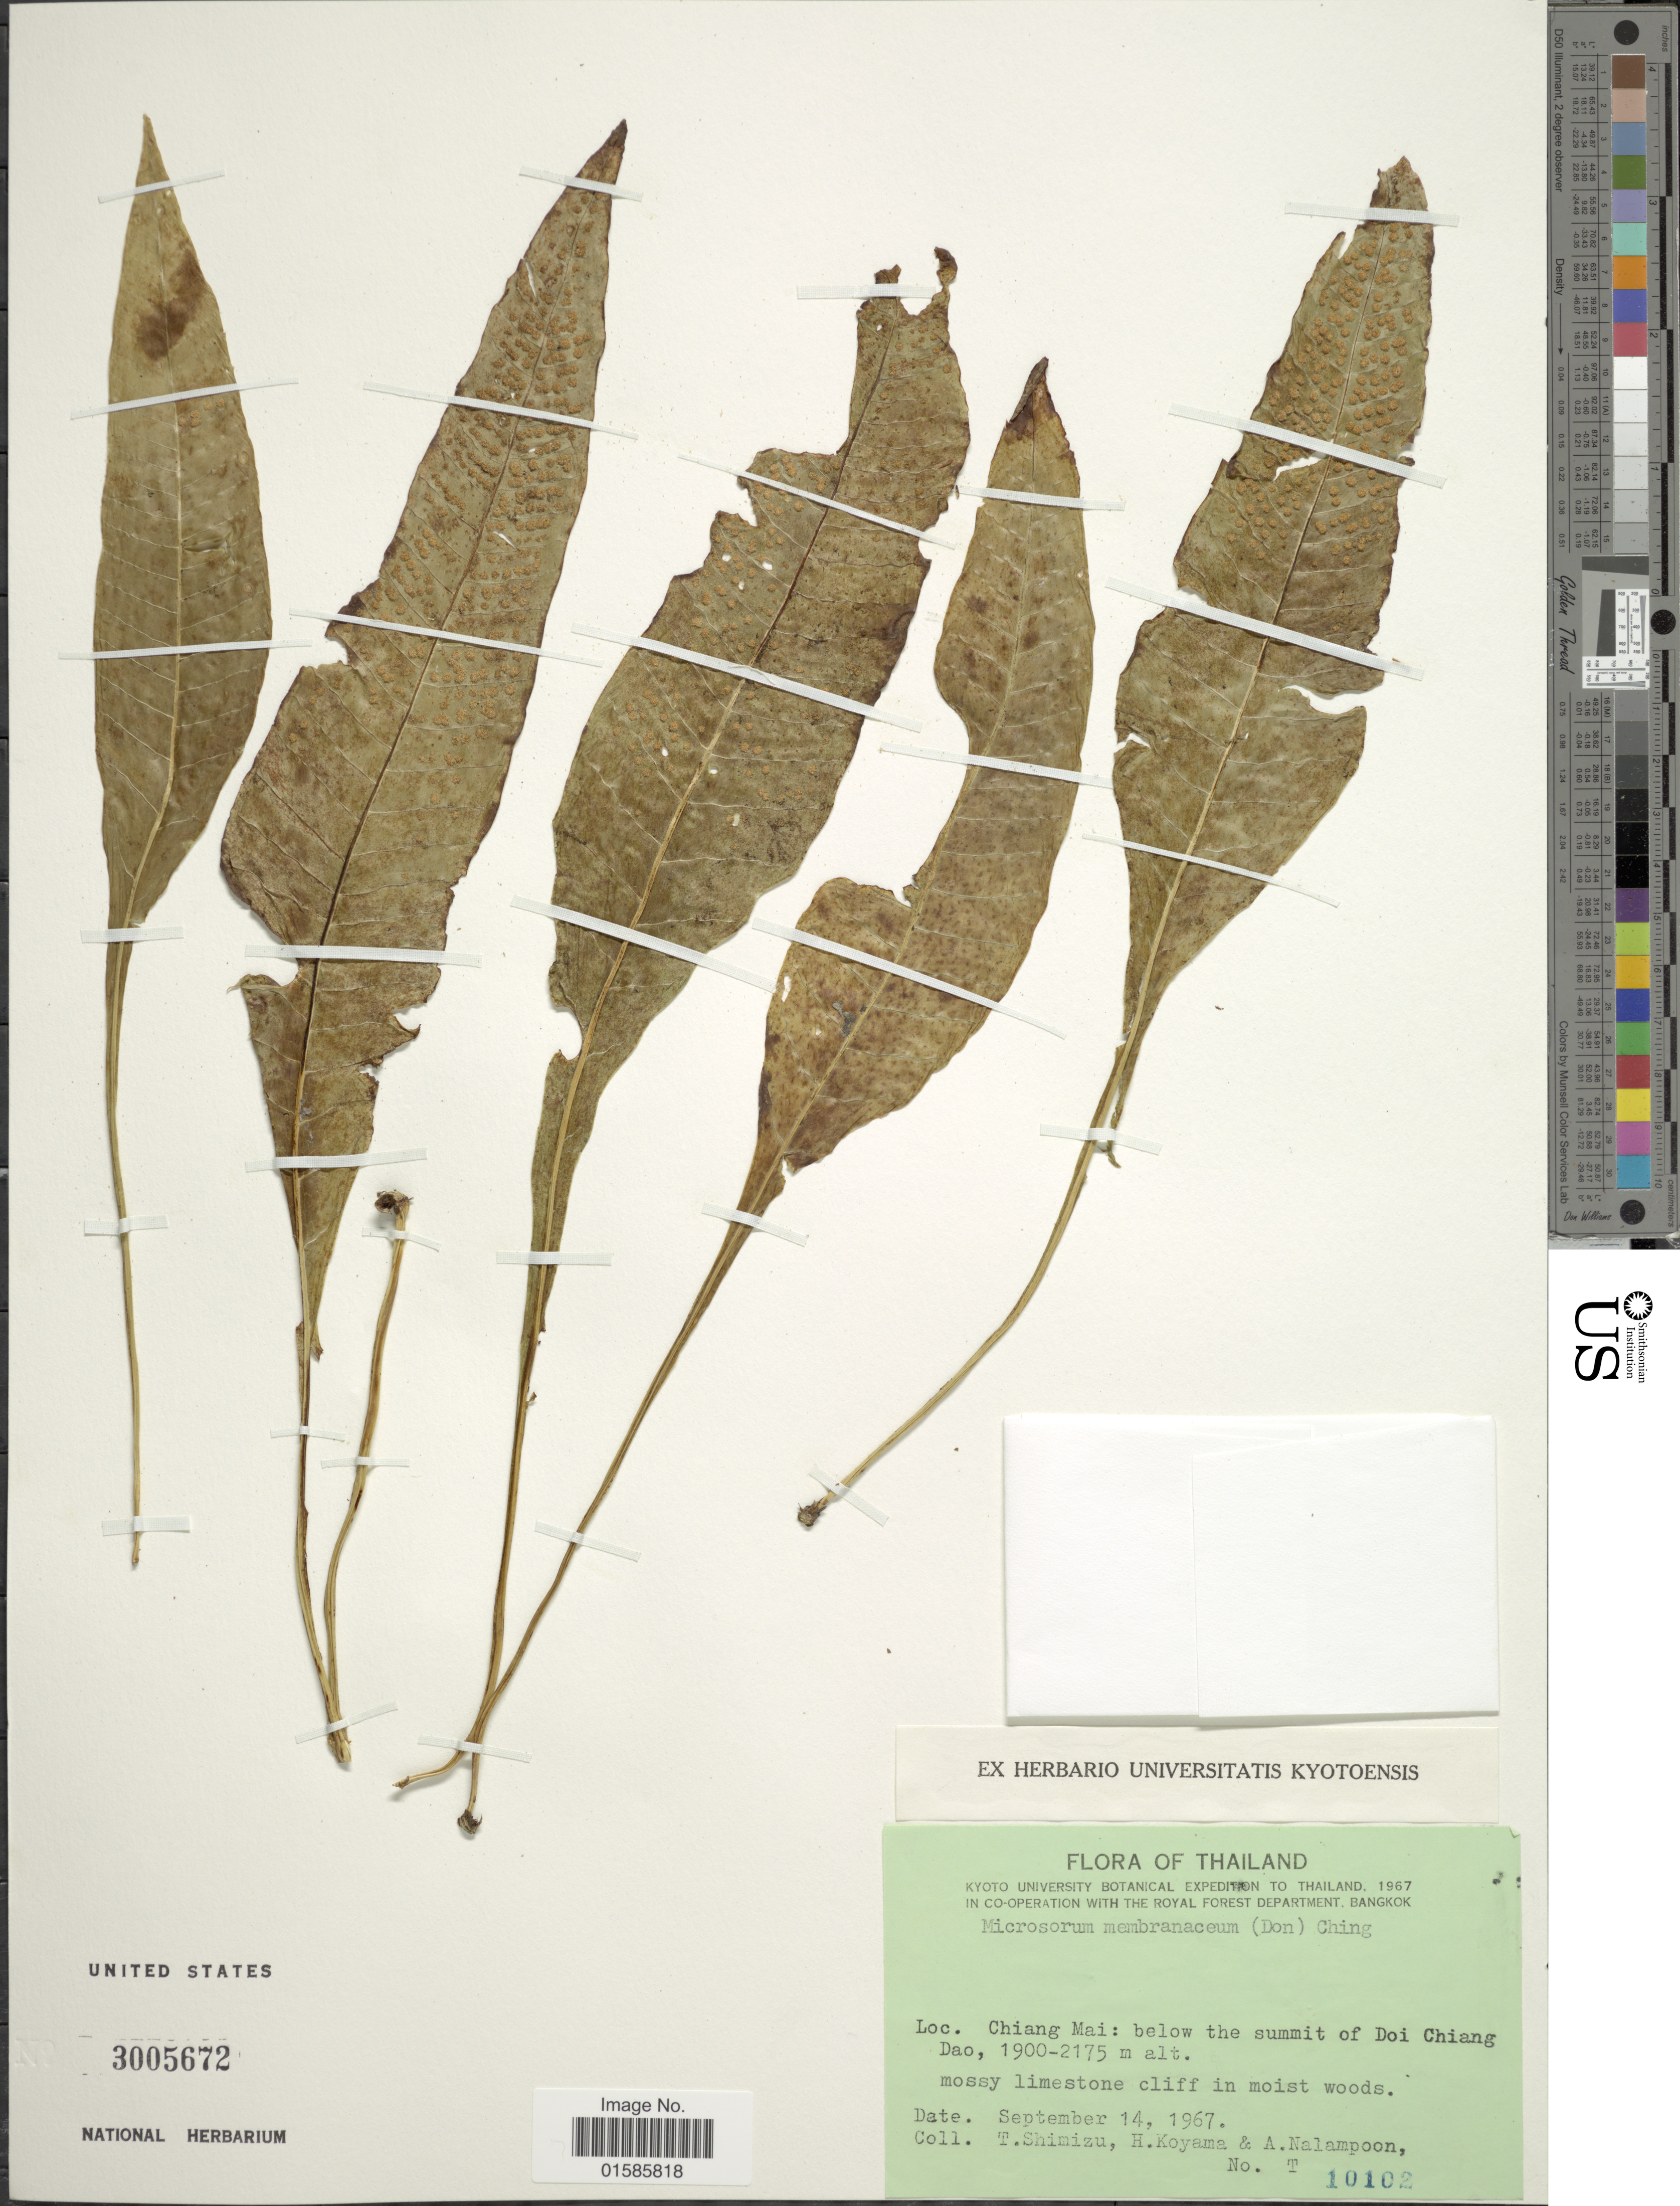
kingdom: Plantae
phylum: Tracheophyta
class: Polypodiopsida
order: Polypodiales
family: Polypodiaceae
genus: Microsorum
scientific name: Microsorum membranaceum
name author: (D. Don) Ching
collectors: T. Shimizu, H. Koyama & A. Nalampoon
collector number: T 10102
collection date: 1967-09-14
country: Thailand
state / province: Chiang Mai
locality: Below the summit of Doi Chiang Dao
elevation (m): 1900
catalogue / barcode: US 3005672